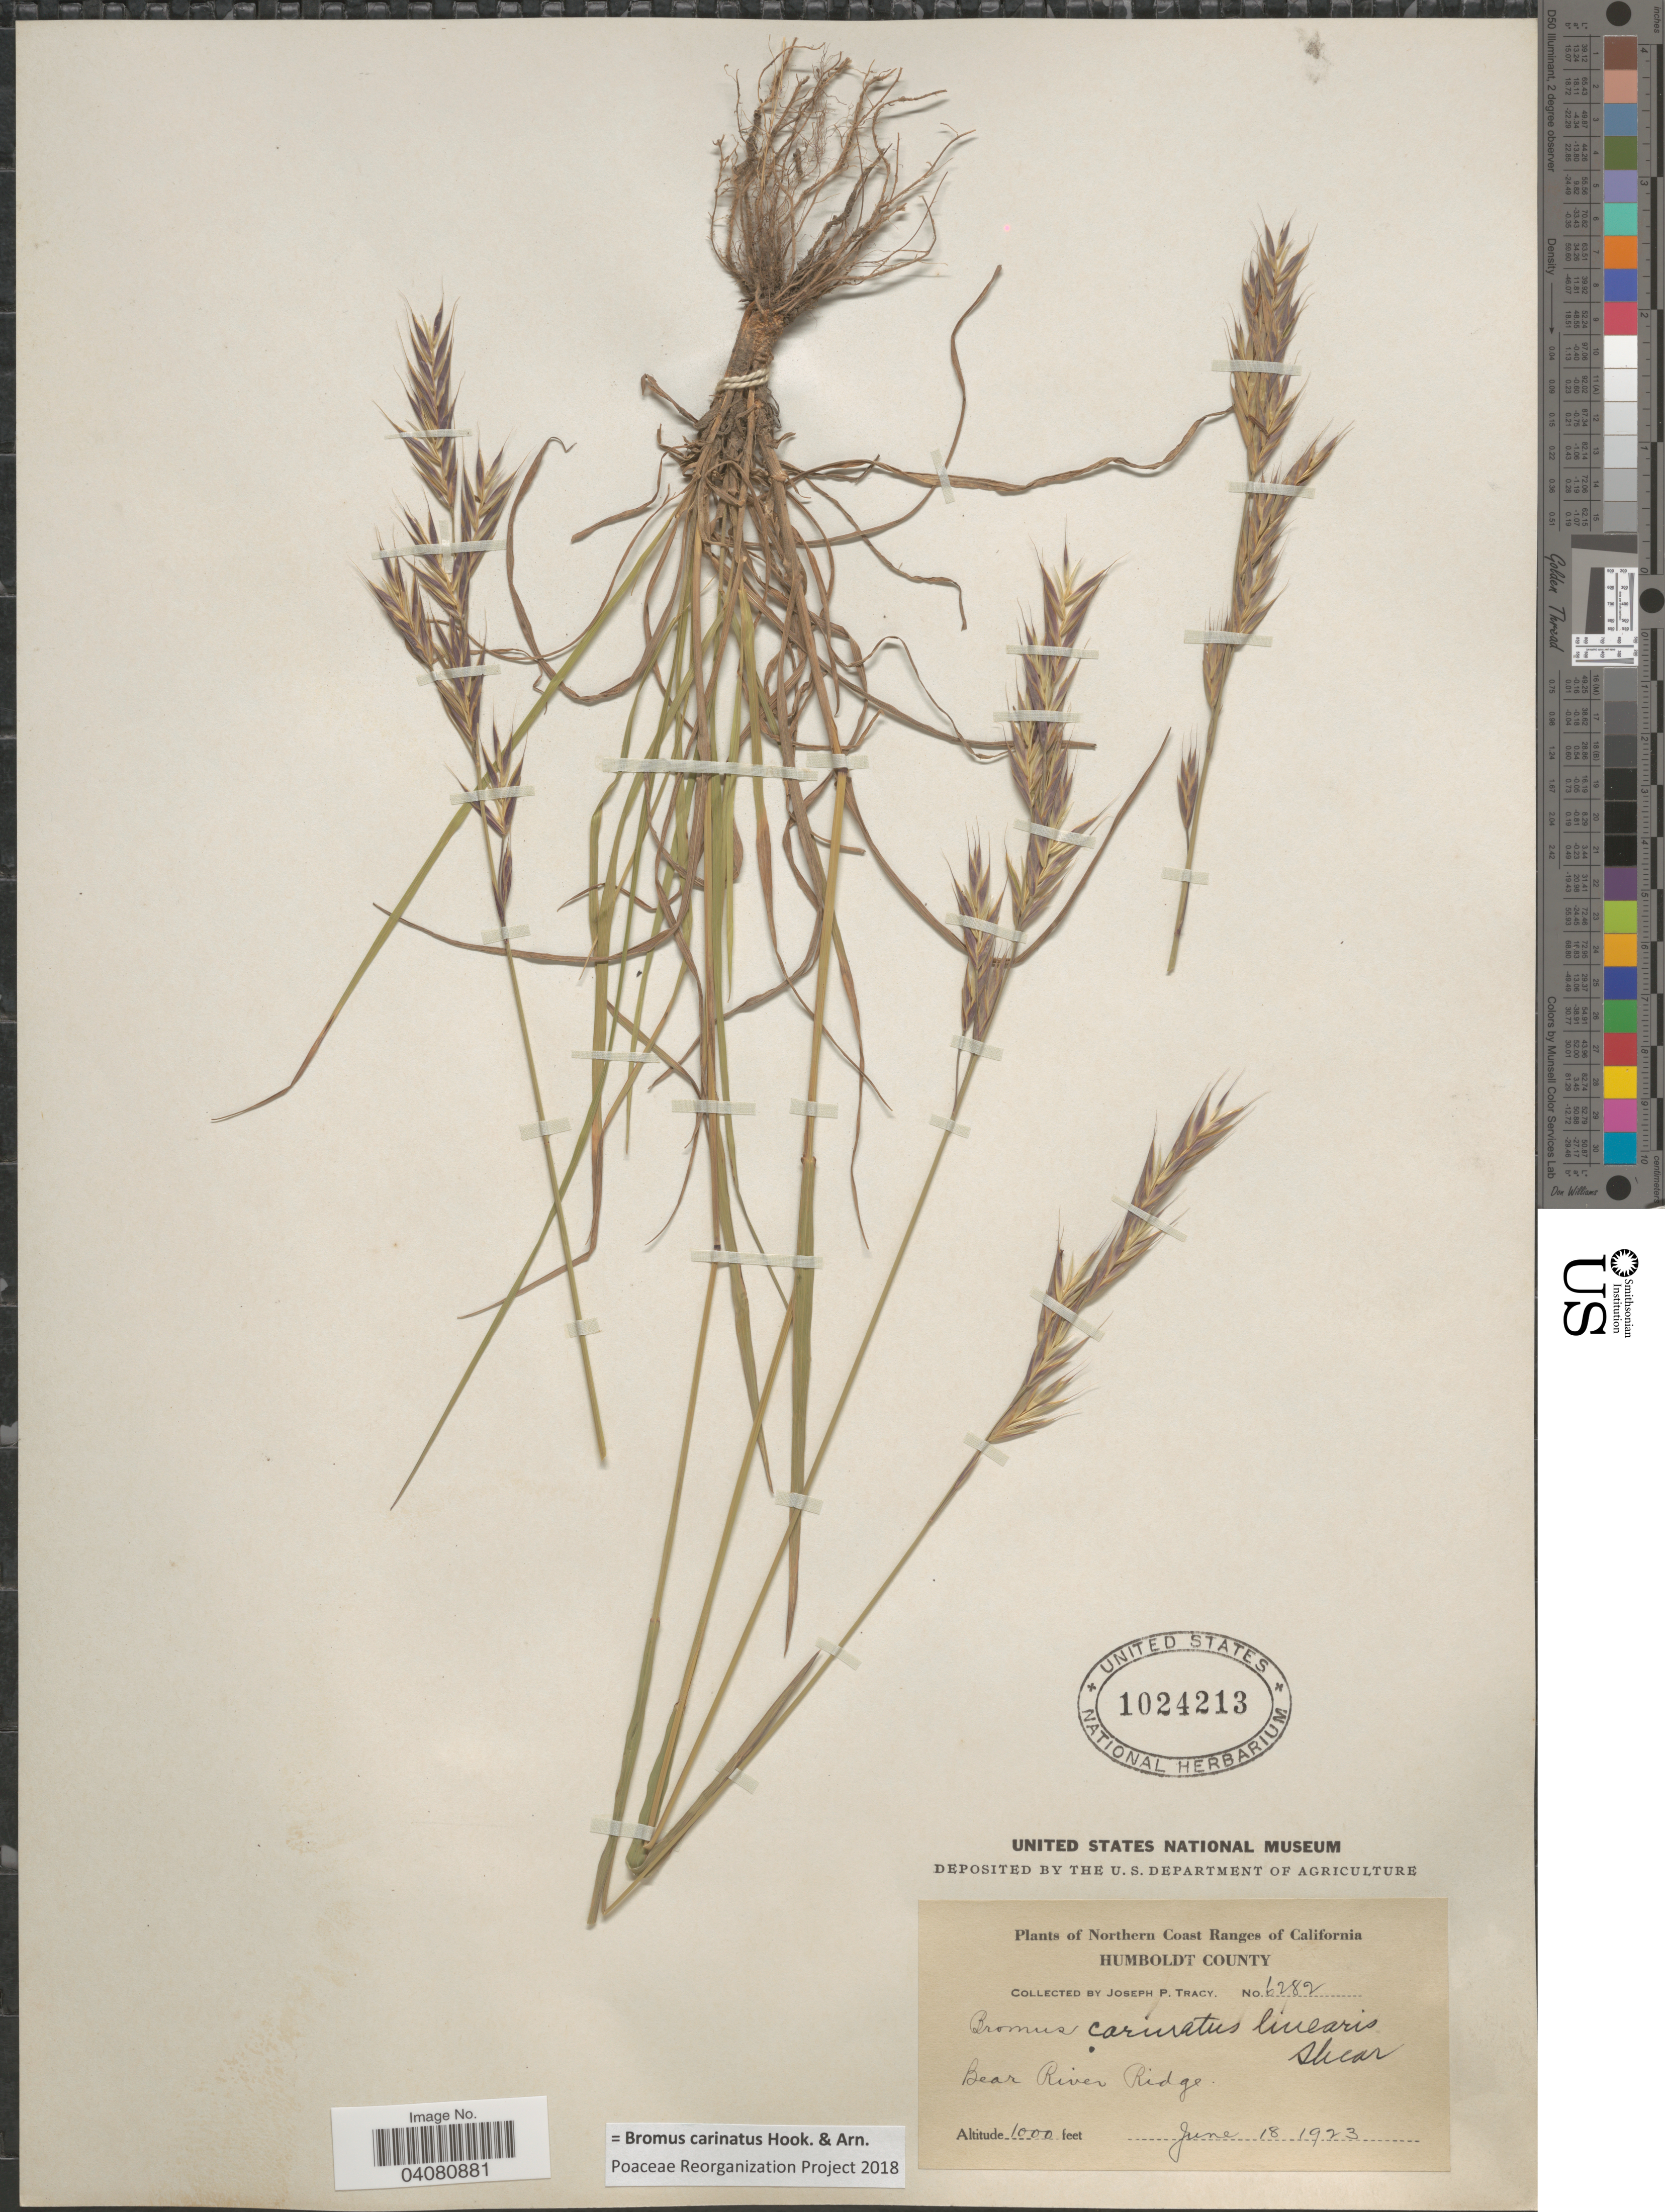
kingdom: Plantae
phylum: Tracheophyta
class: Liliopsida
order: Poales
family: Poaceae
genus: Bromus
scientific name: Bromus carinatus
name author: Hook. & Arn.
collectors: J. Tracy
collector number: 4282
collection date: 1923-06-18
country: United States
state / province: California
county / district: Humboldt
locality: Northern Coast Ranges of California. Humboldt County. Bear River Ridge.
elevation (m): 305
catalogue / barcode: US 1024213